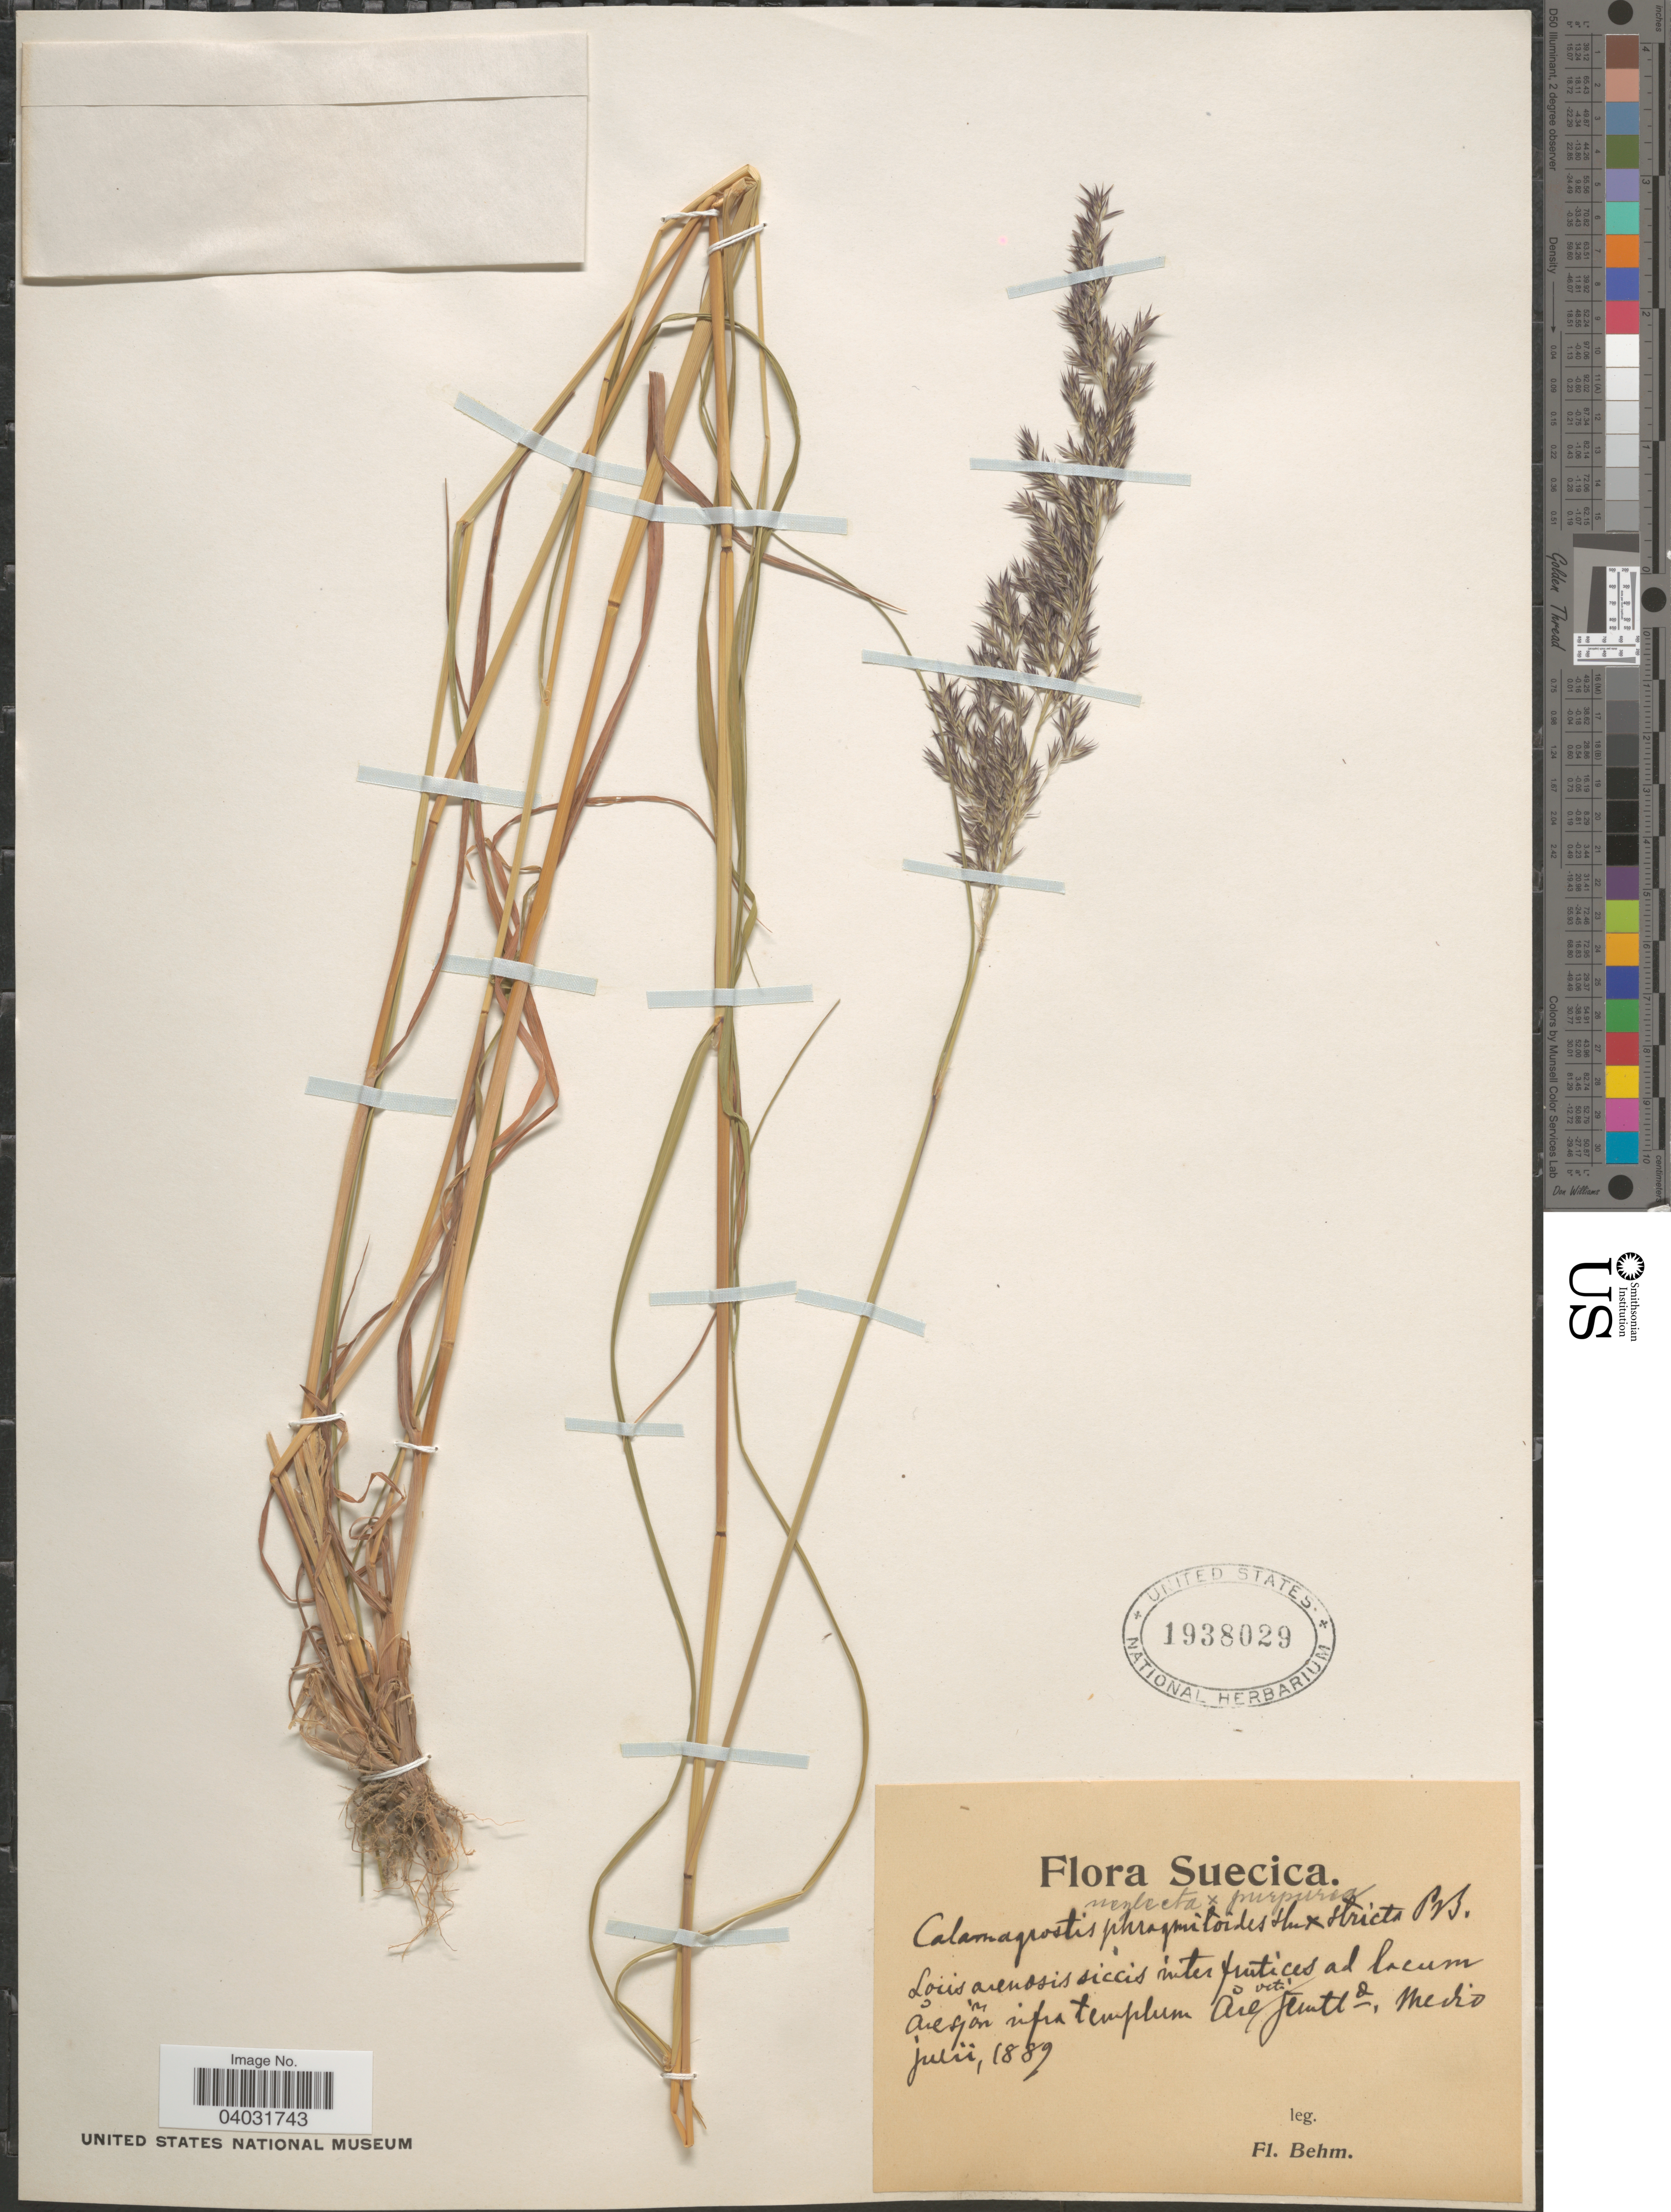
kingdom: Plantae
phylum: Tracheophyta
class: Liliopsida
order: Poales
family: Poaceae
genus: Calamagrostis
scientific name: Calamagrostis sp.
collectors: F. Behm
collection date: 1889-07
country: Sweden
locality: Suecica. Locis arenosis siccis inter fruticosis ad lacum Åresjön infra templum Åre Jemtld.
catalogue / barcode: US 1938029